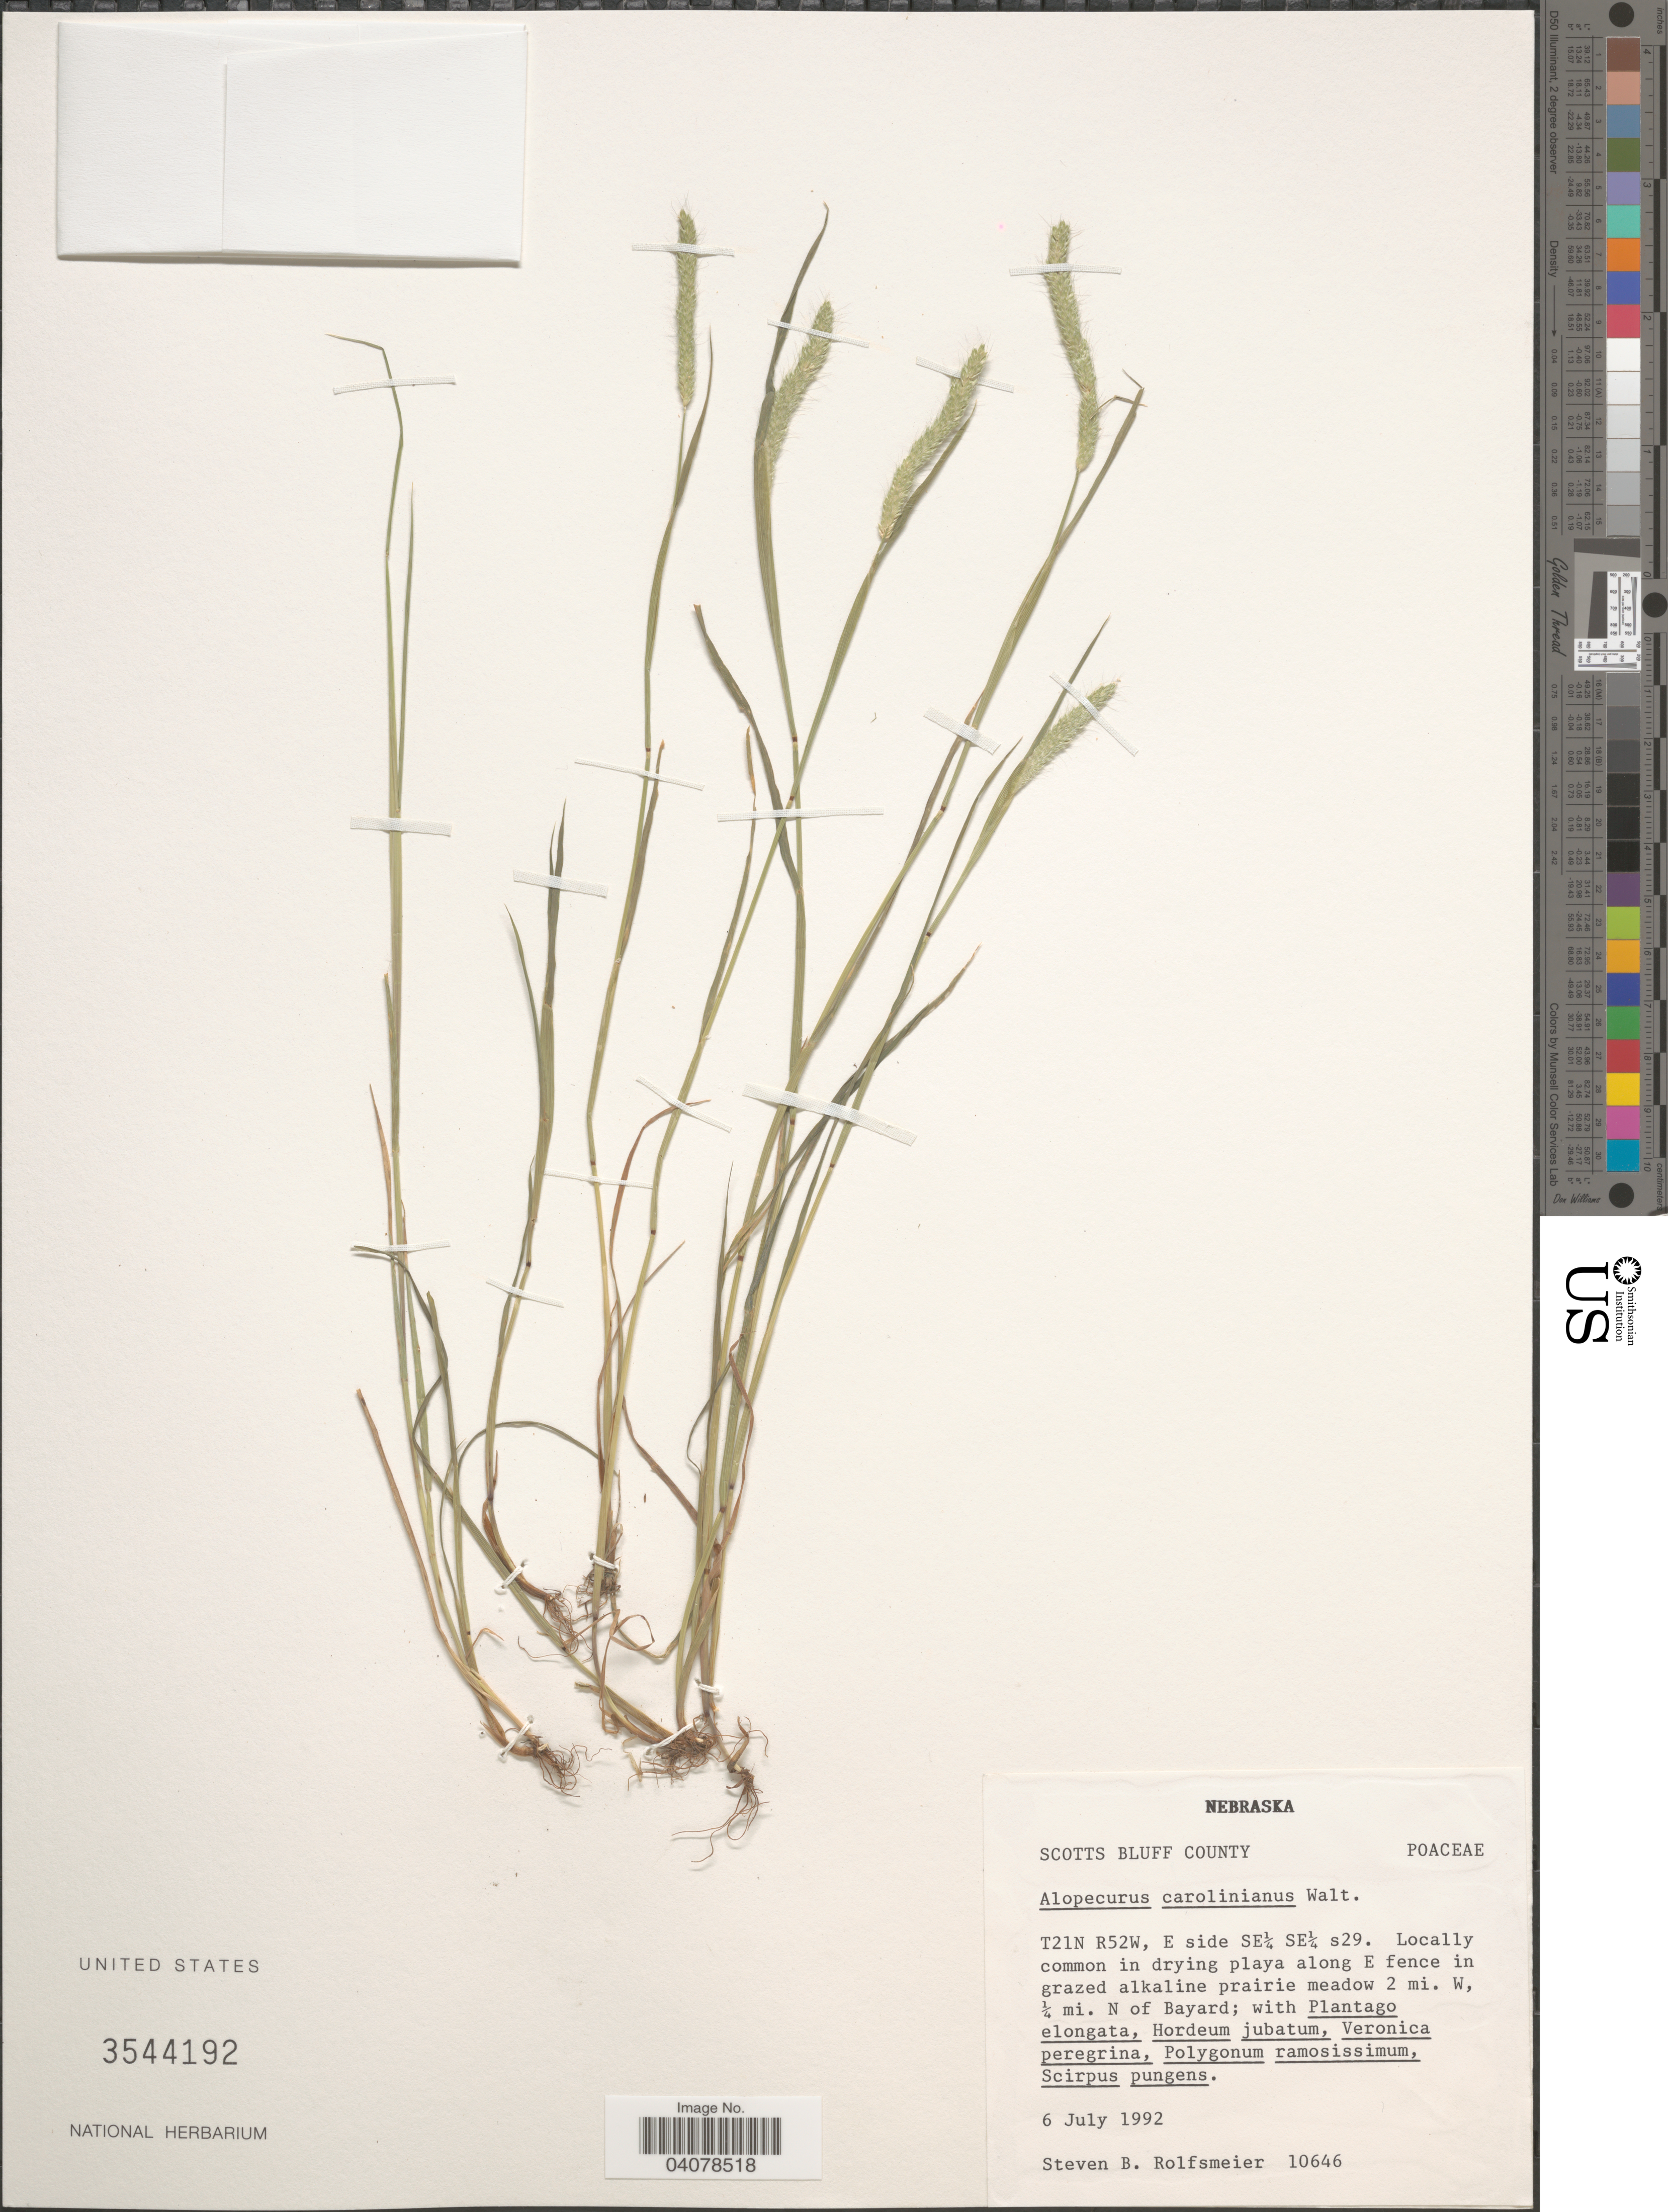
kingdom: Plantae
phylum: Tracheophyta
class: Liliopsida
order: Poales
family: Poaceae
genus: Alopecurus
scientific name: Alopecurus carolinianus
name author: Walter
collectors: S. Rolfsmeier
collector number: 10646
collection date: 1992-07-06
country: United States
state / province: Nebraska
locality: Scotts Bluff County. T21N R52W, E side SE1/4 s29. Locally common in drying playa along E fence in grazed alkaline prairie meadow 2 mi. W, 1/4 mi. N of Bayard.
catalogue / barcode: US 3544192